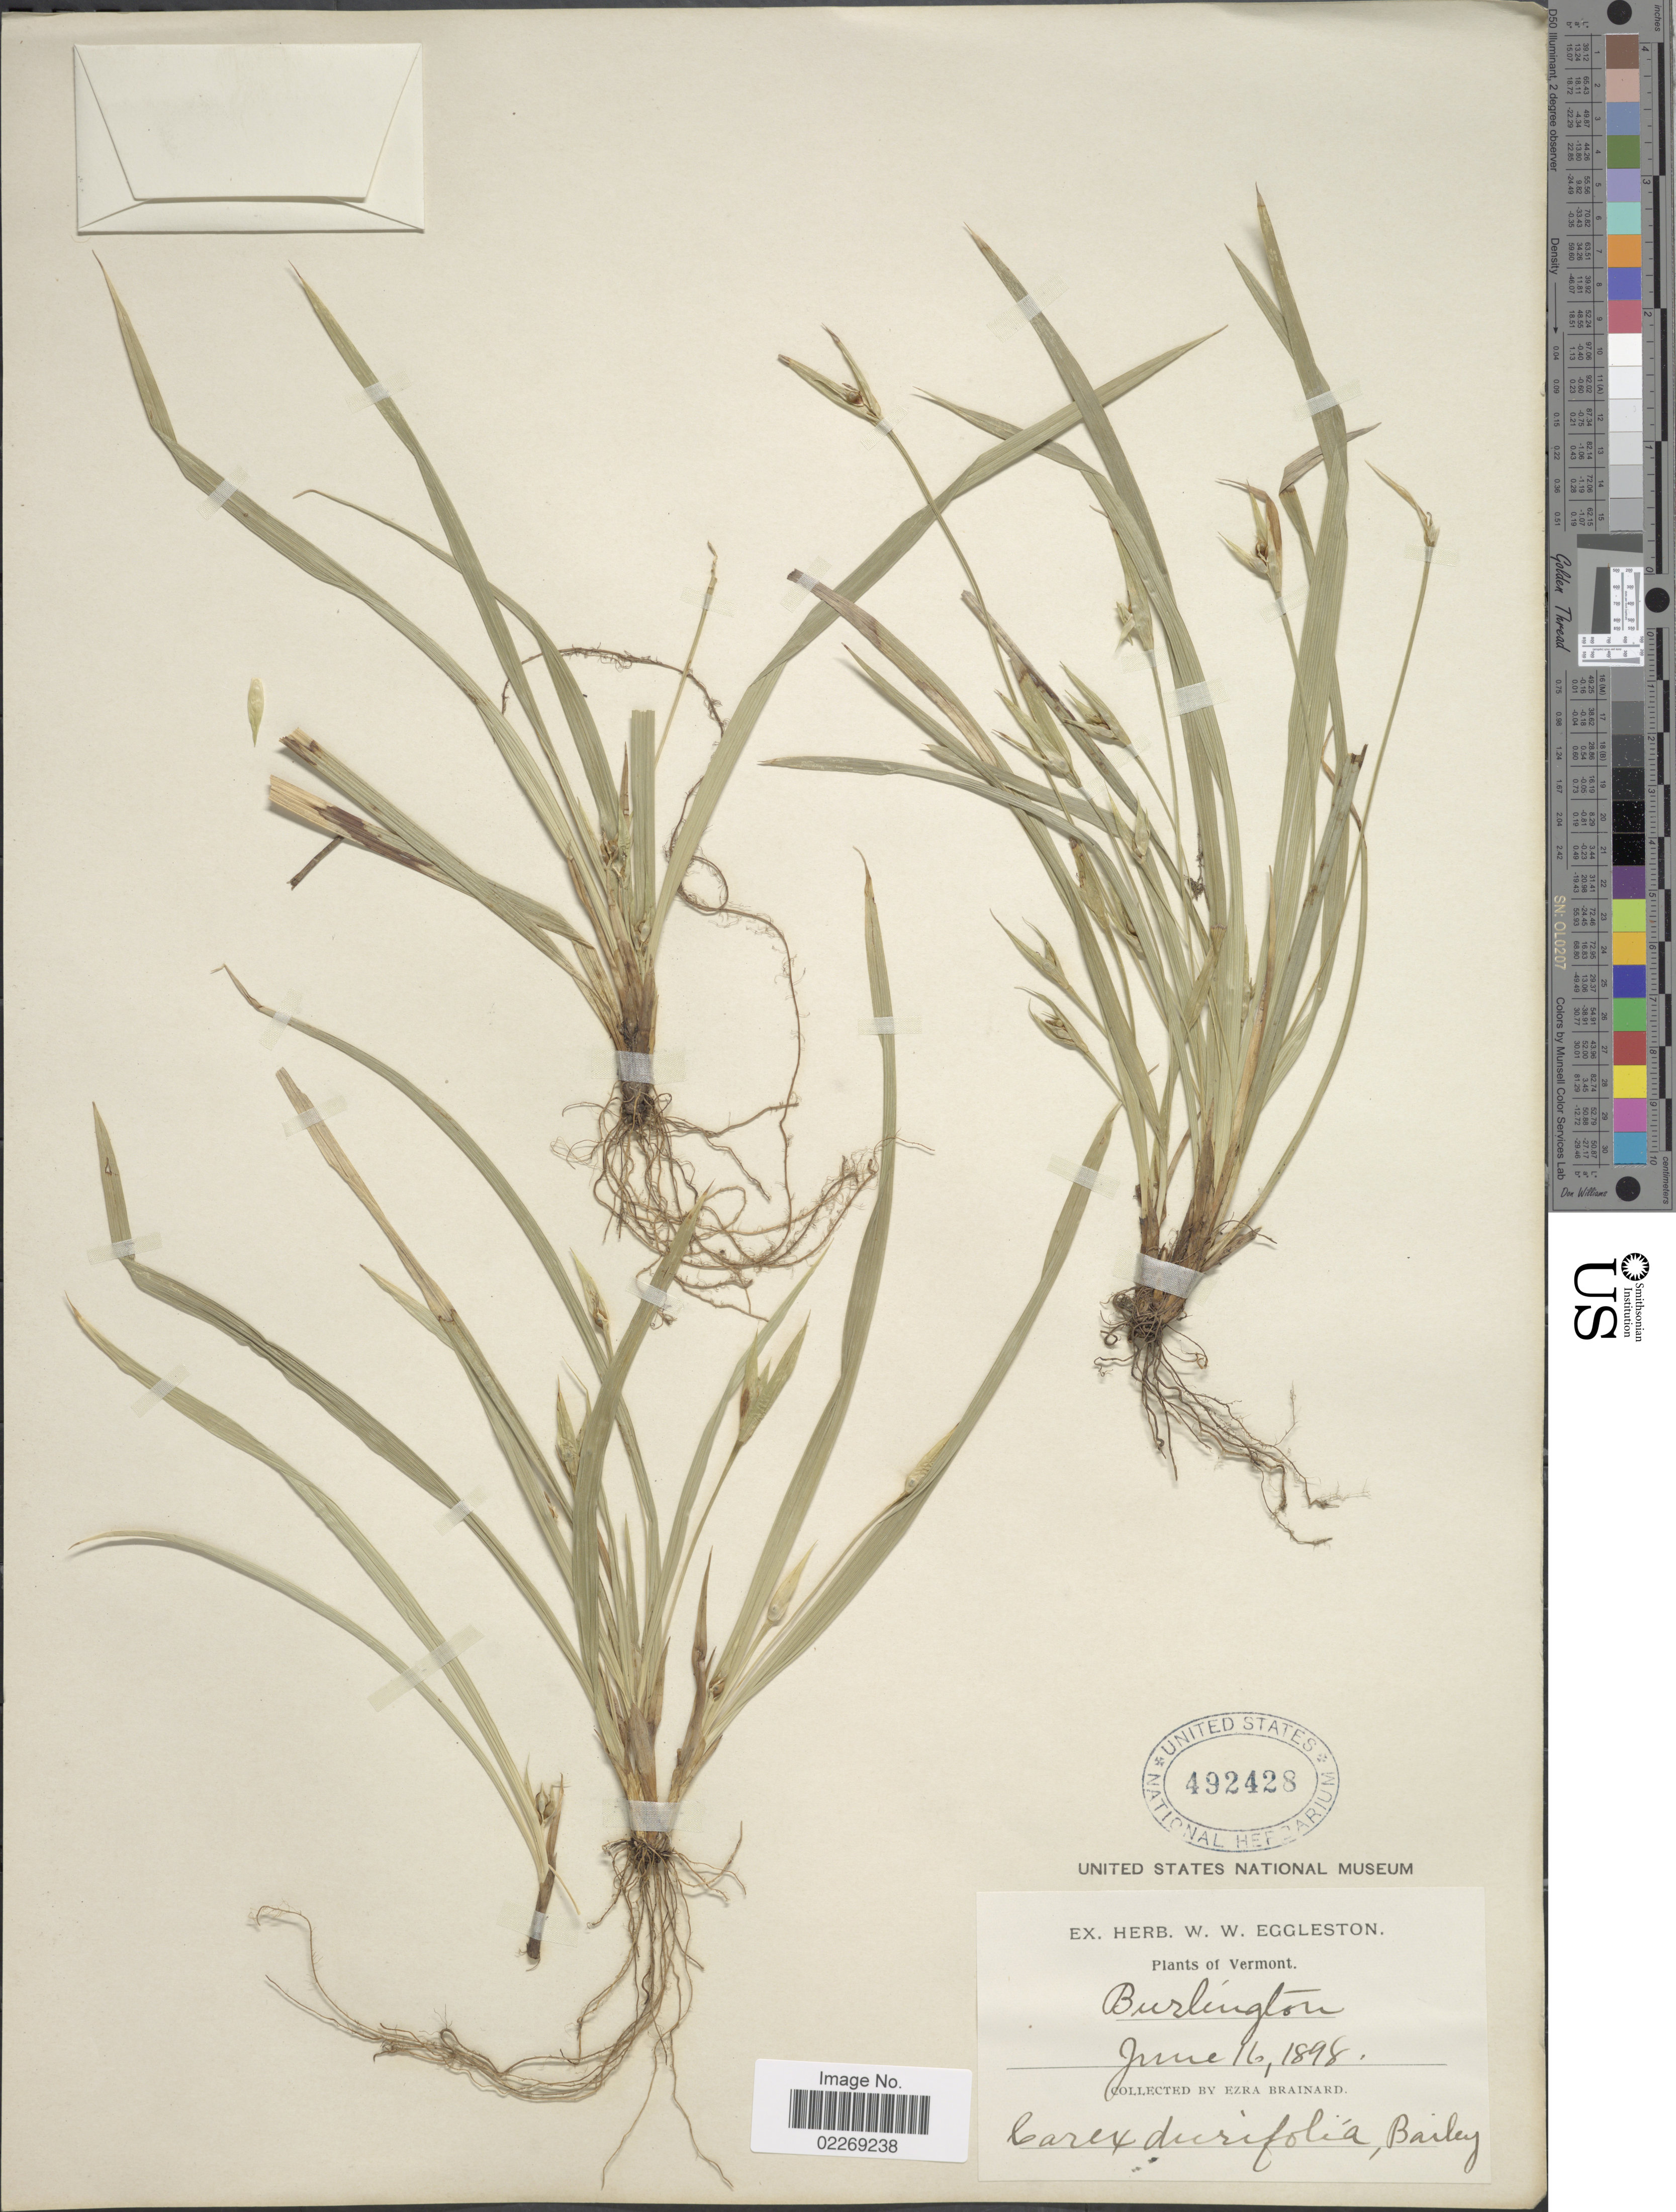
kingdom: Plantae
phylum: Tracheophyta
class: Liliopsida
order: Poales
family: Cyperaceae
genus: Carex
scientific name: Carex backii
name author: Boott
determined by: Strong, Mark T., (BOT), Smithsonian Institution - National Museum of Natural History (UNITED STATES)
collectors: E. Brainard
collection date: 1898-06-16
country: United States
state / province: Vermont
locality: Burlington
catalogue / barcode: US 492428